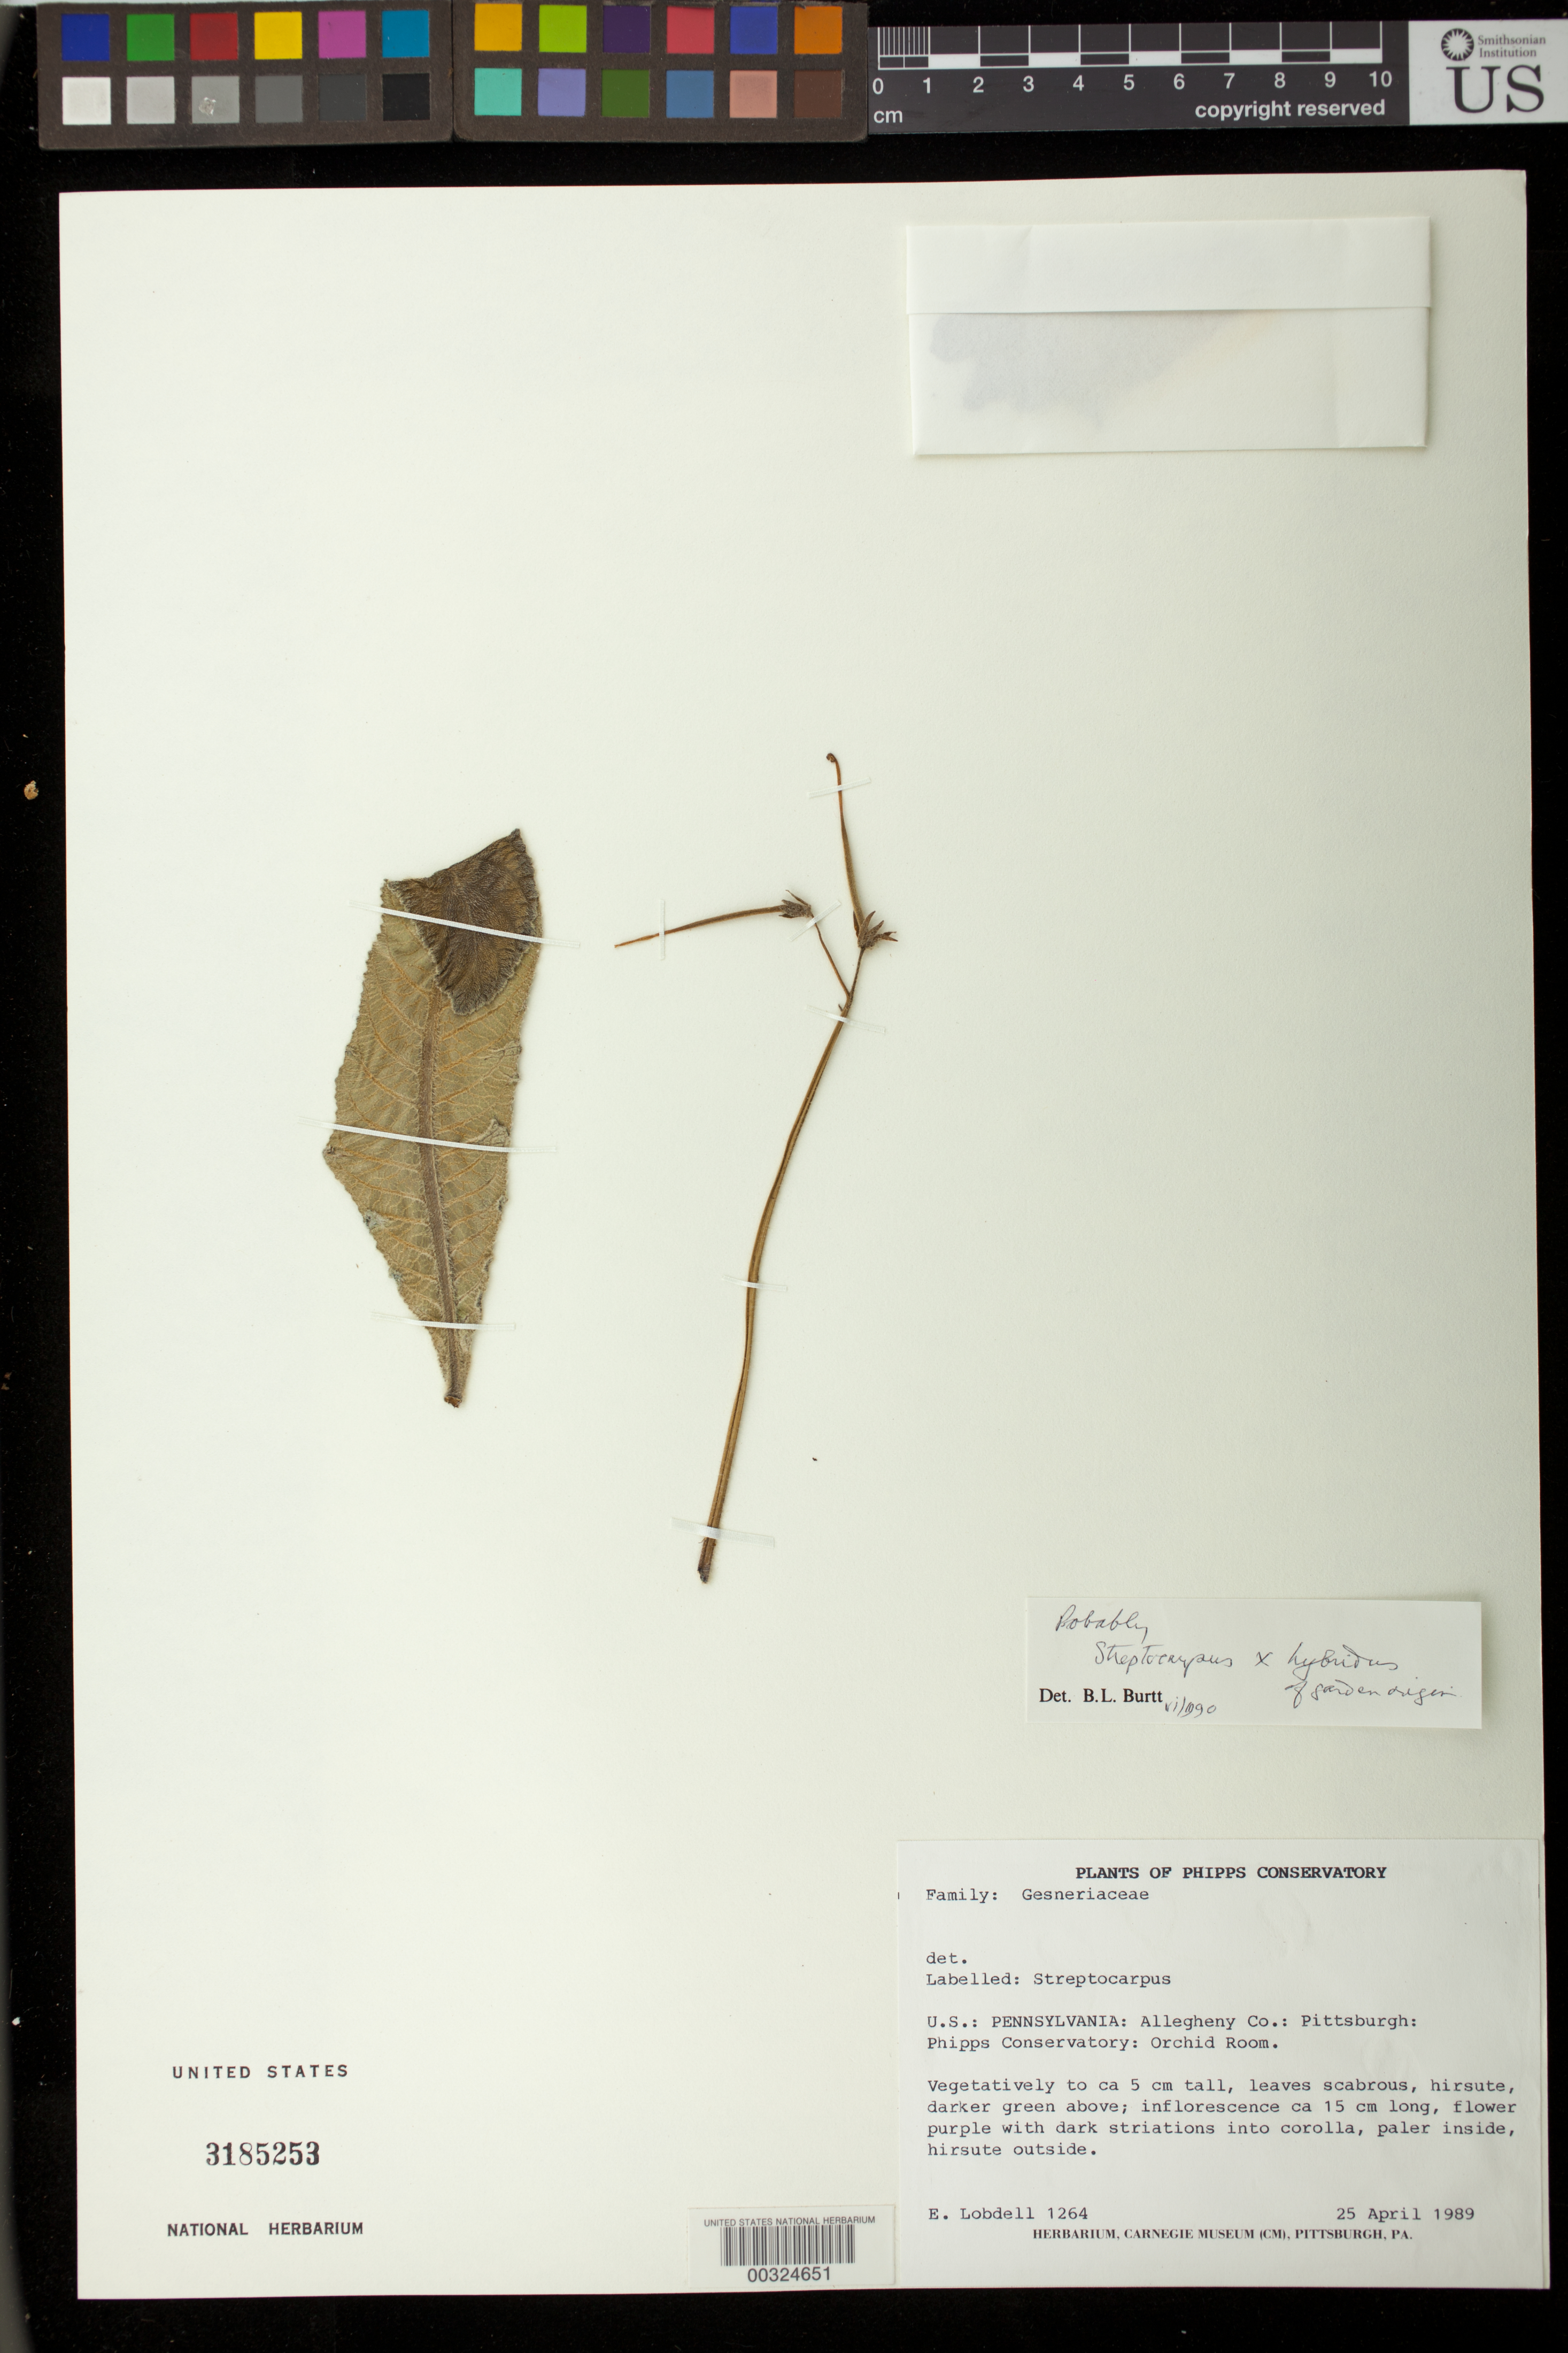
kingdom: Plantae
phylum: Tracheophyta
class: Magnoliopsida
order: Lamiales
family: Gesneriaceae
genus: Streptocarpus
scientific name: Streptocarpus x hybridus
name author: Voss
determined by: Burtt, B. L.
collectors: E. Lobdell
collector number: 1264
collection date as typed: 25 Apr 1989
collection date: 1989-04-25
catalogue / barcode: US 3185253